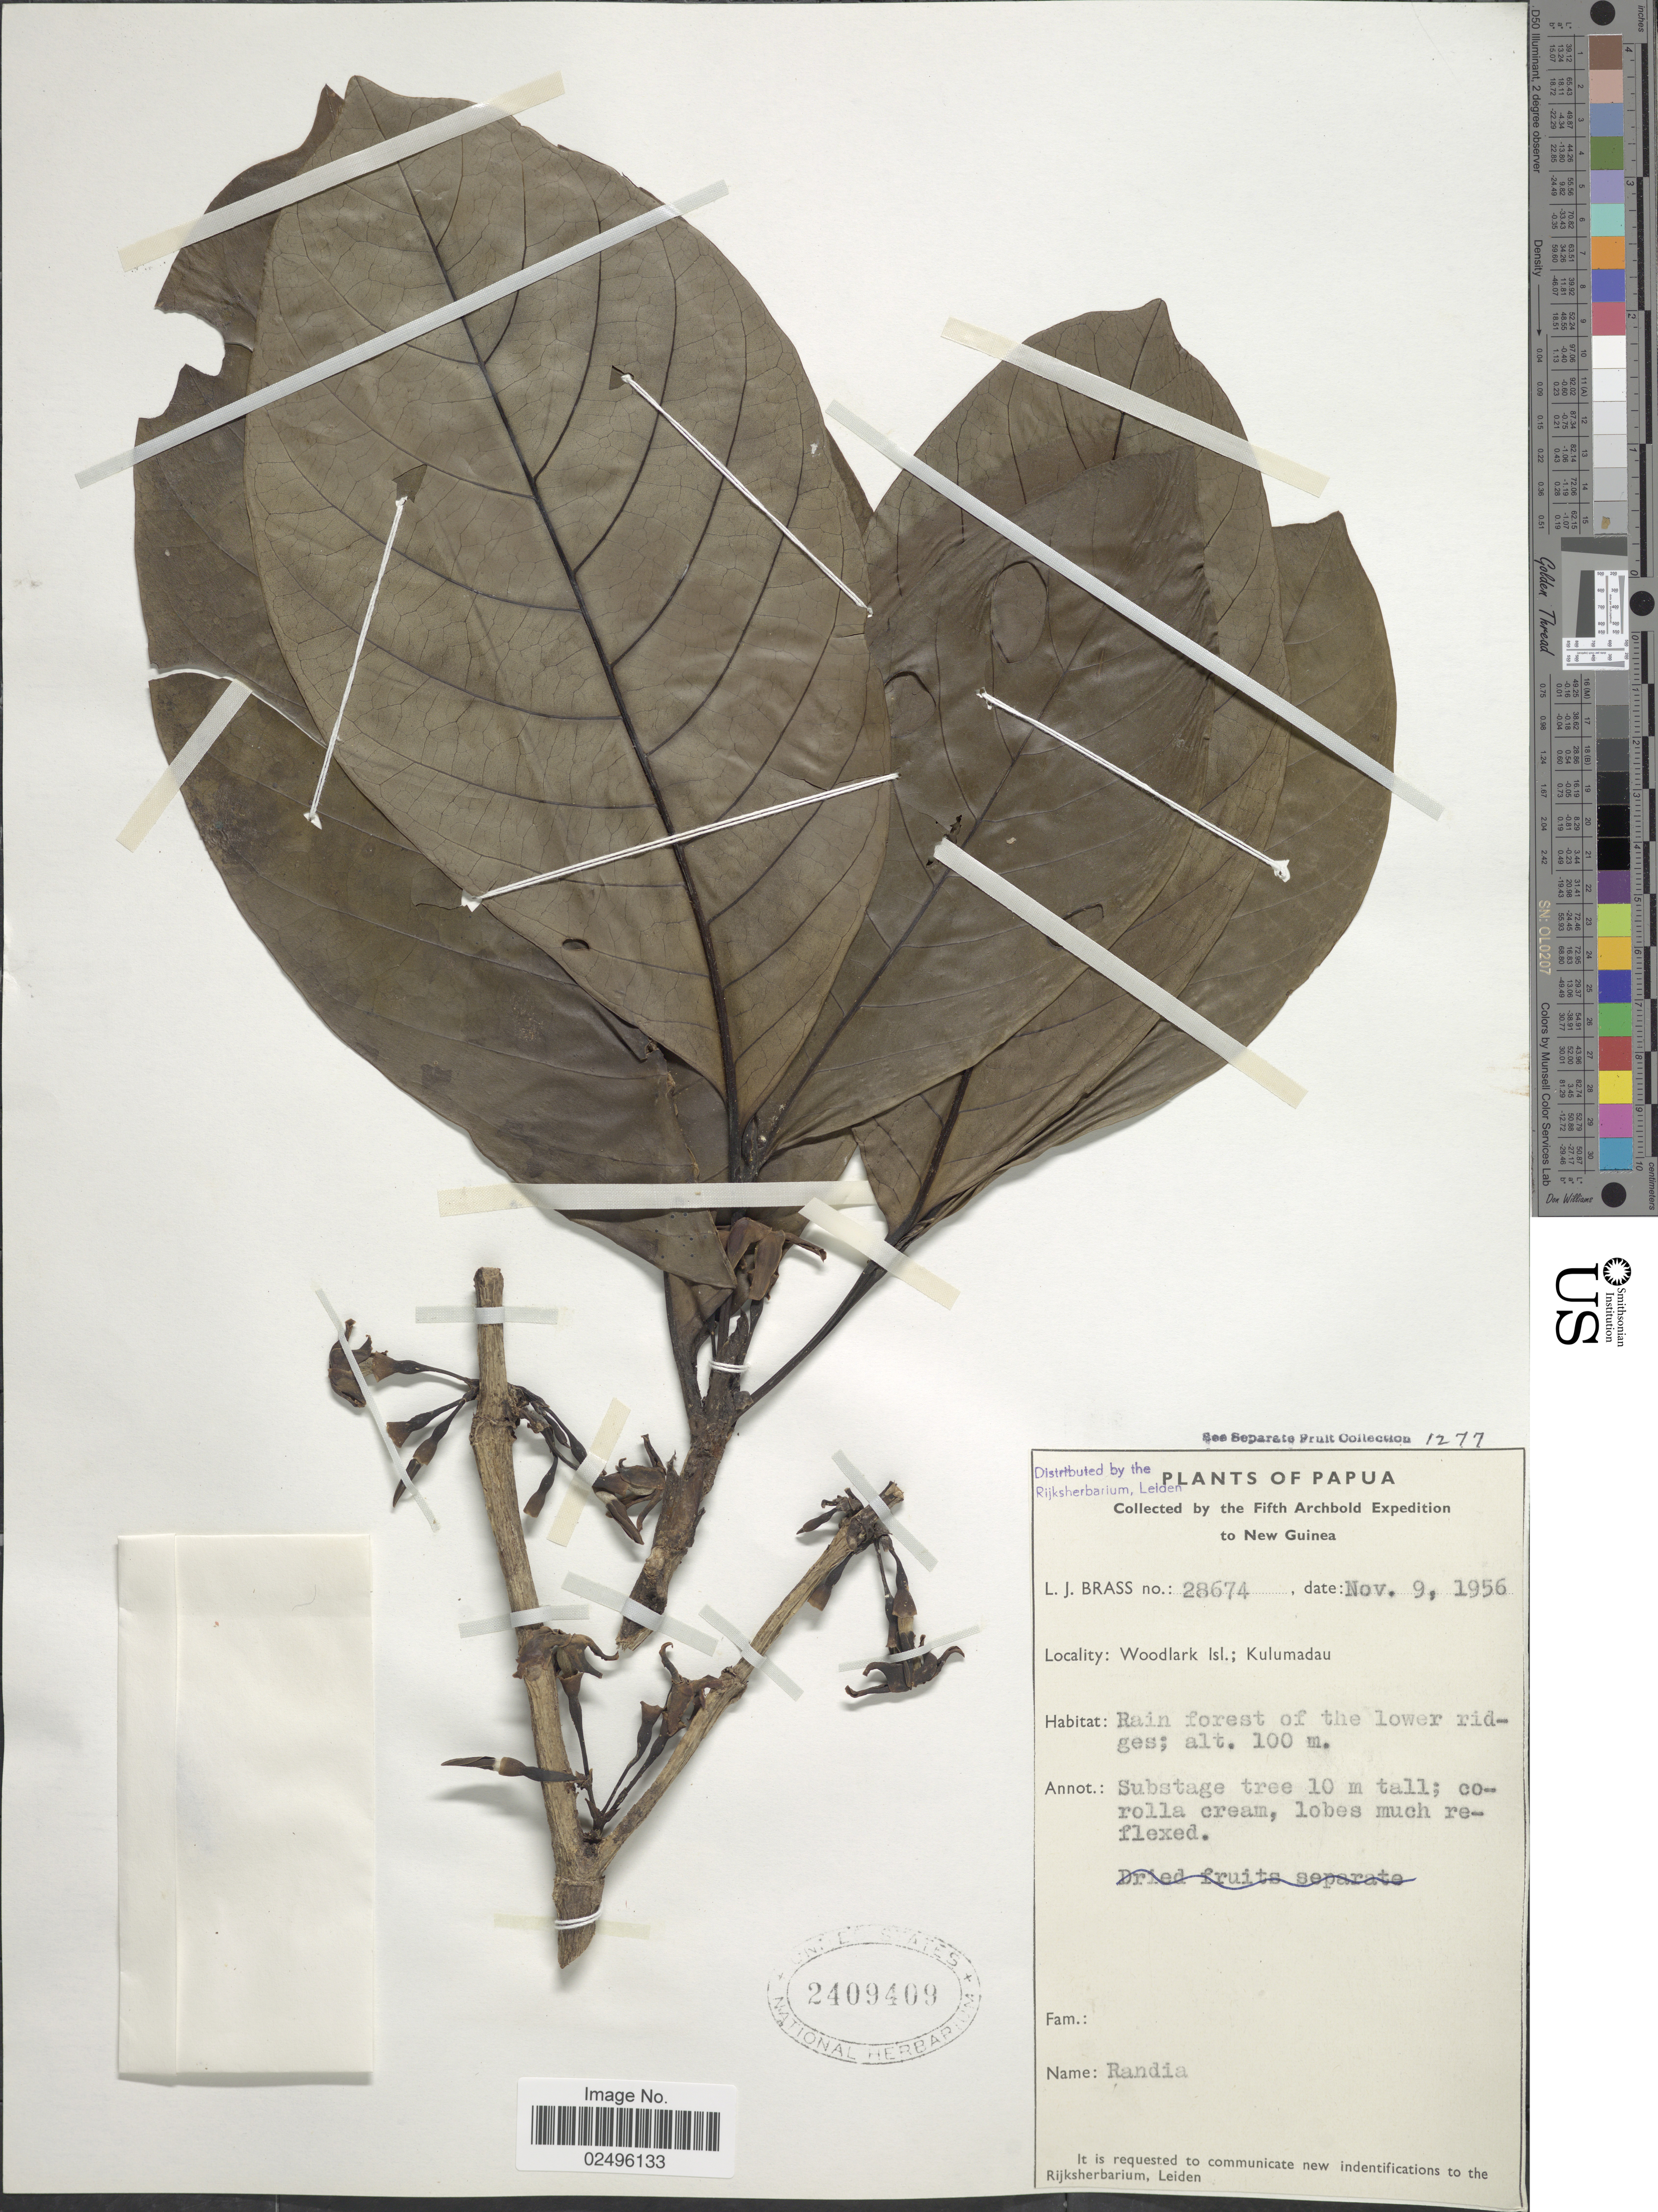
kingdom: Plantae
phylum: Tracheophyta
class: Magnoliopsida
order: Gentianales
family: Rubiaceae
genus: Trukia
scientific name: Trukia dryadum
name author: (S. Moore) Fosberg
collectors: L. J. Brass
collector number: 28674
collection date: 1956-11-09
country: Papua New Guinea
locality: Woodlark Isl; Kulumadau, Rain forest of the lower ridges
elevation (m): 100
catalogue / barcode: US 2409409